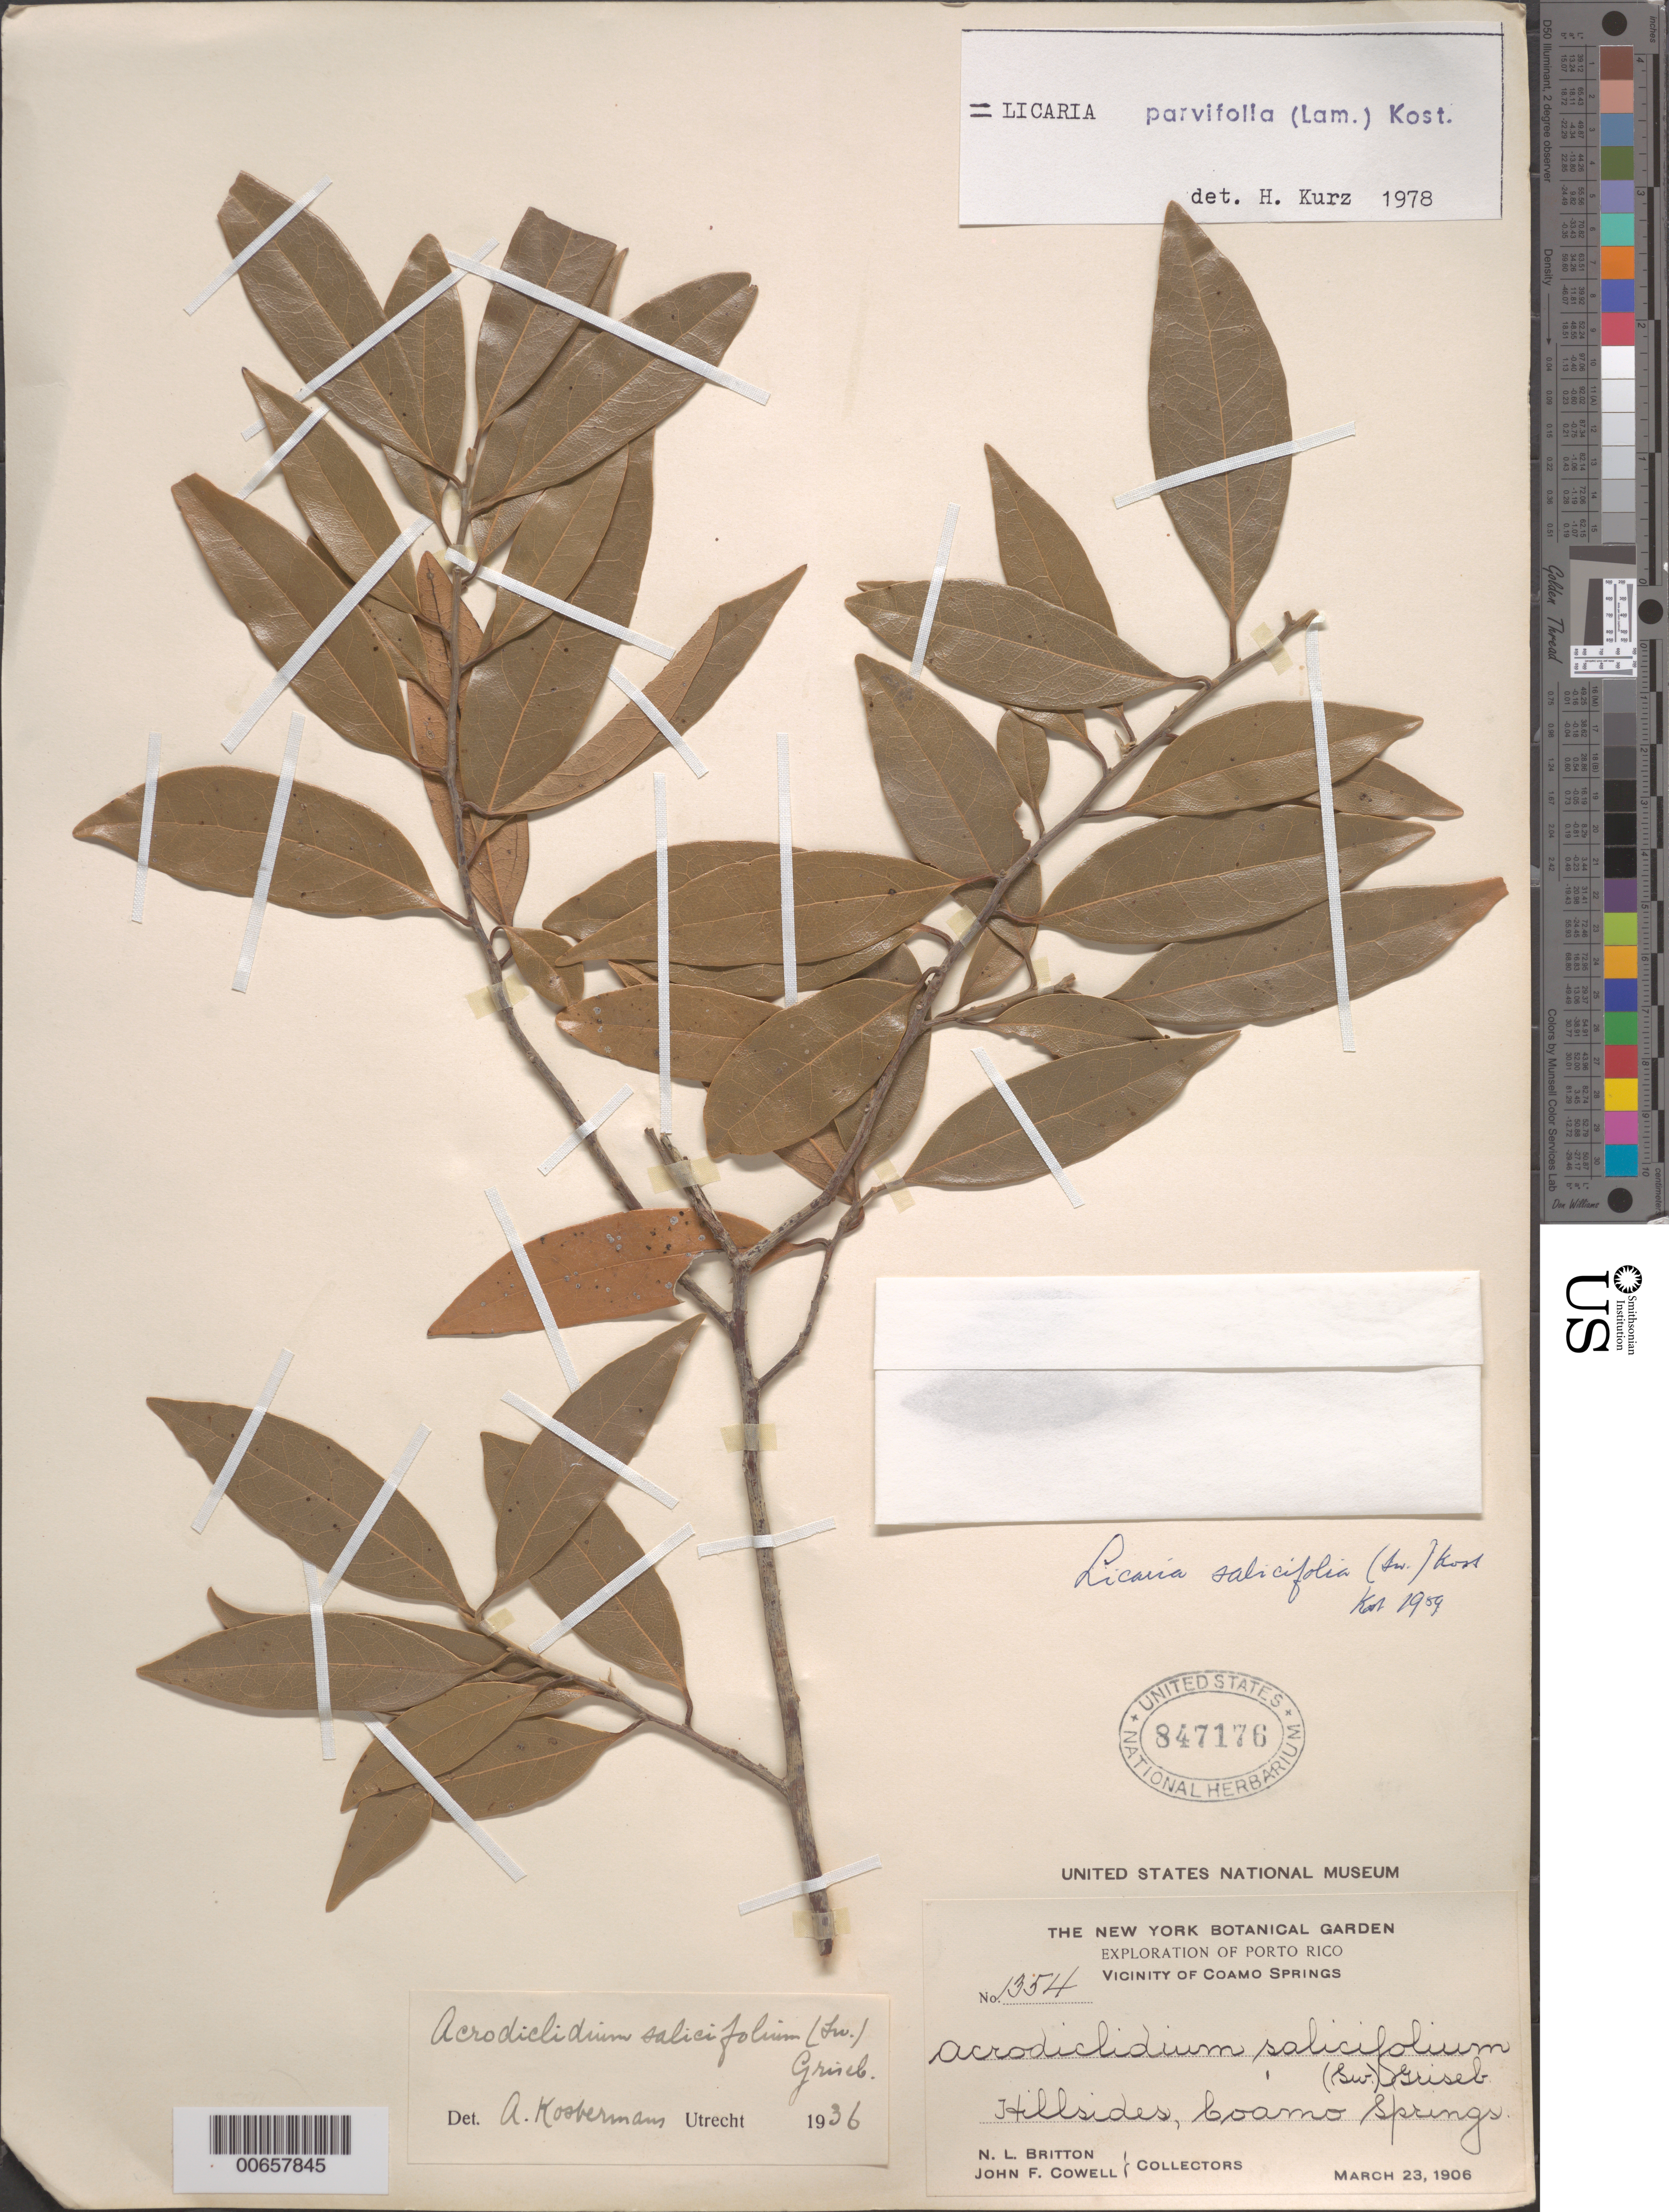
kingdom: Plantae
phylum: Tracheophyta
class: Magnoliopsida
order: Laurales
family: Lauraceae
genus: Licaria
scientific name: Licaria parvifolia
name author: (Lam.) Kosterm. ex León & Alain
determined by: Kurz, H.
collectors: N. Britton & J. F. Cowell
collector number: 1354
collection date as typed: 23 Mar 1906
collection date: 1906-03-23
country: Puerto Rico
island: Greater Antilles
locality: Coamo Springs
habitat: Hillsides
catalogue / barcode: US 847176